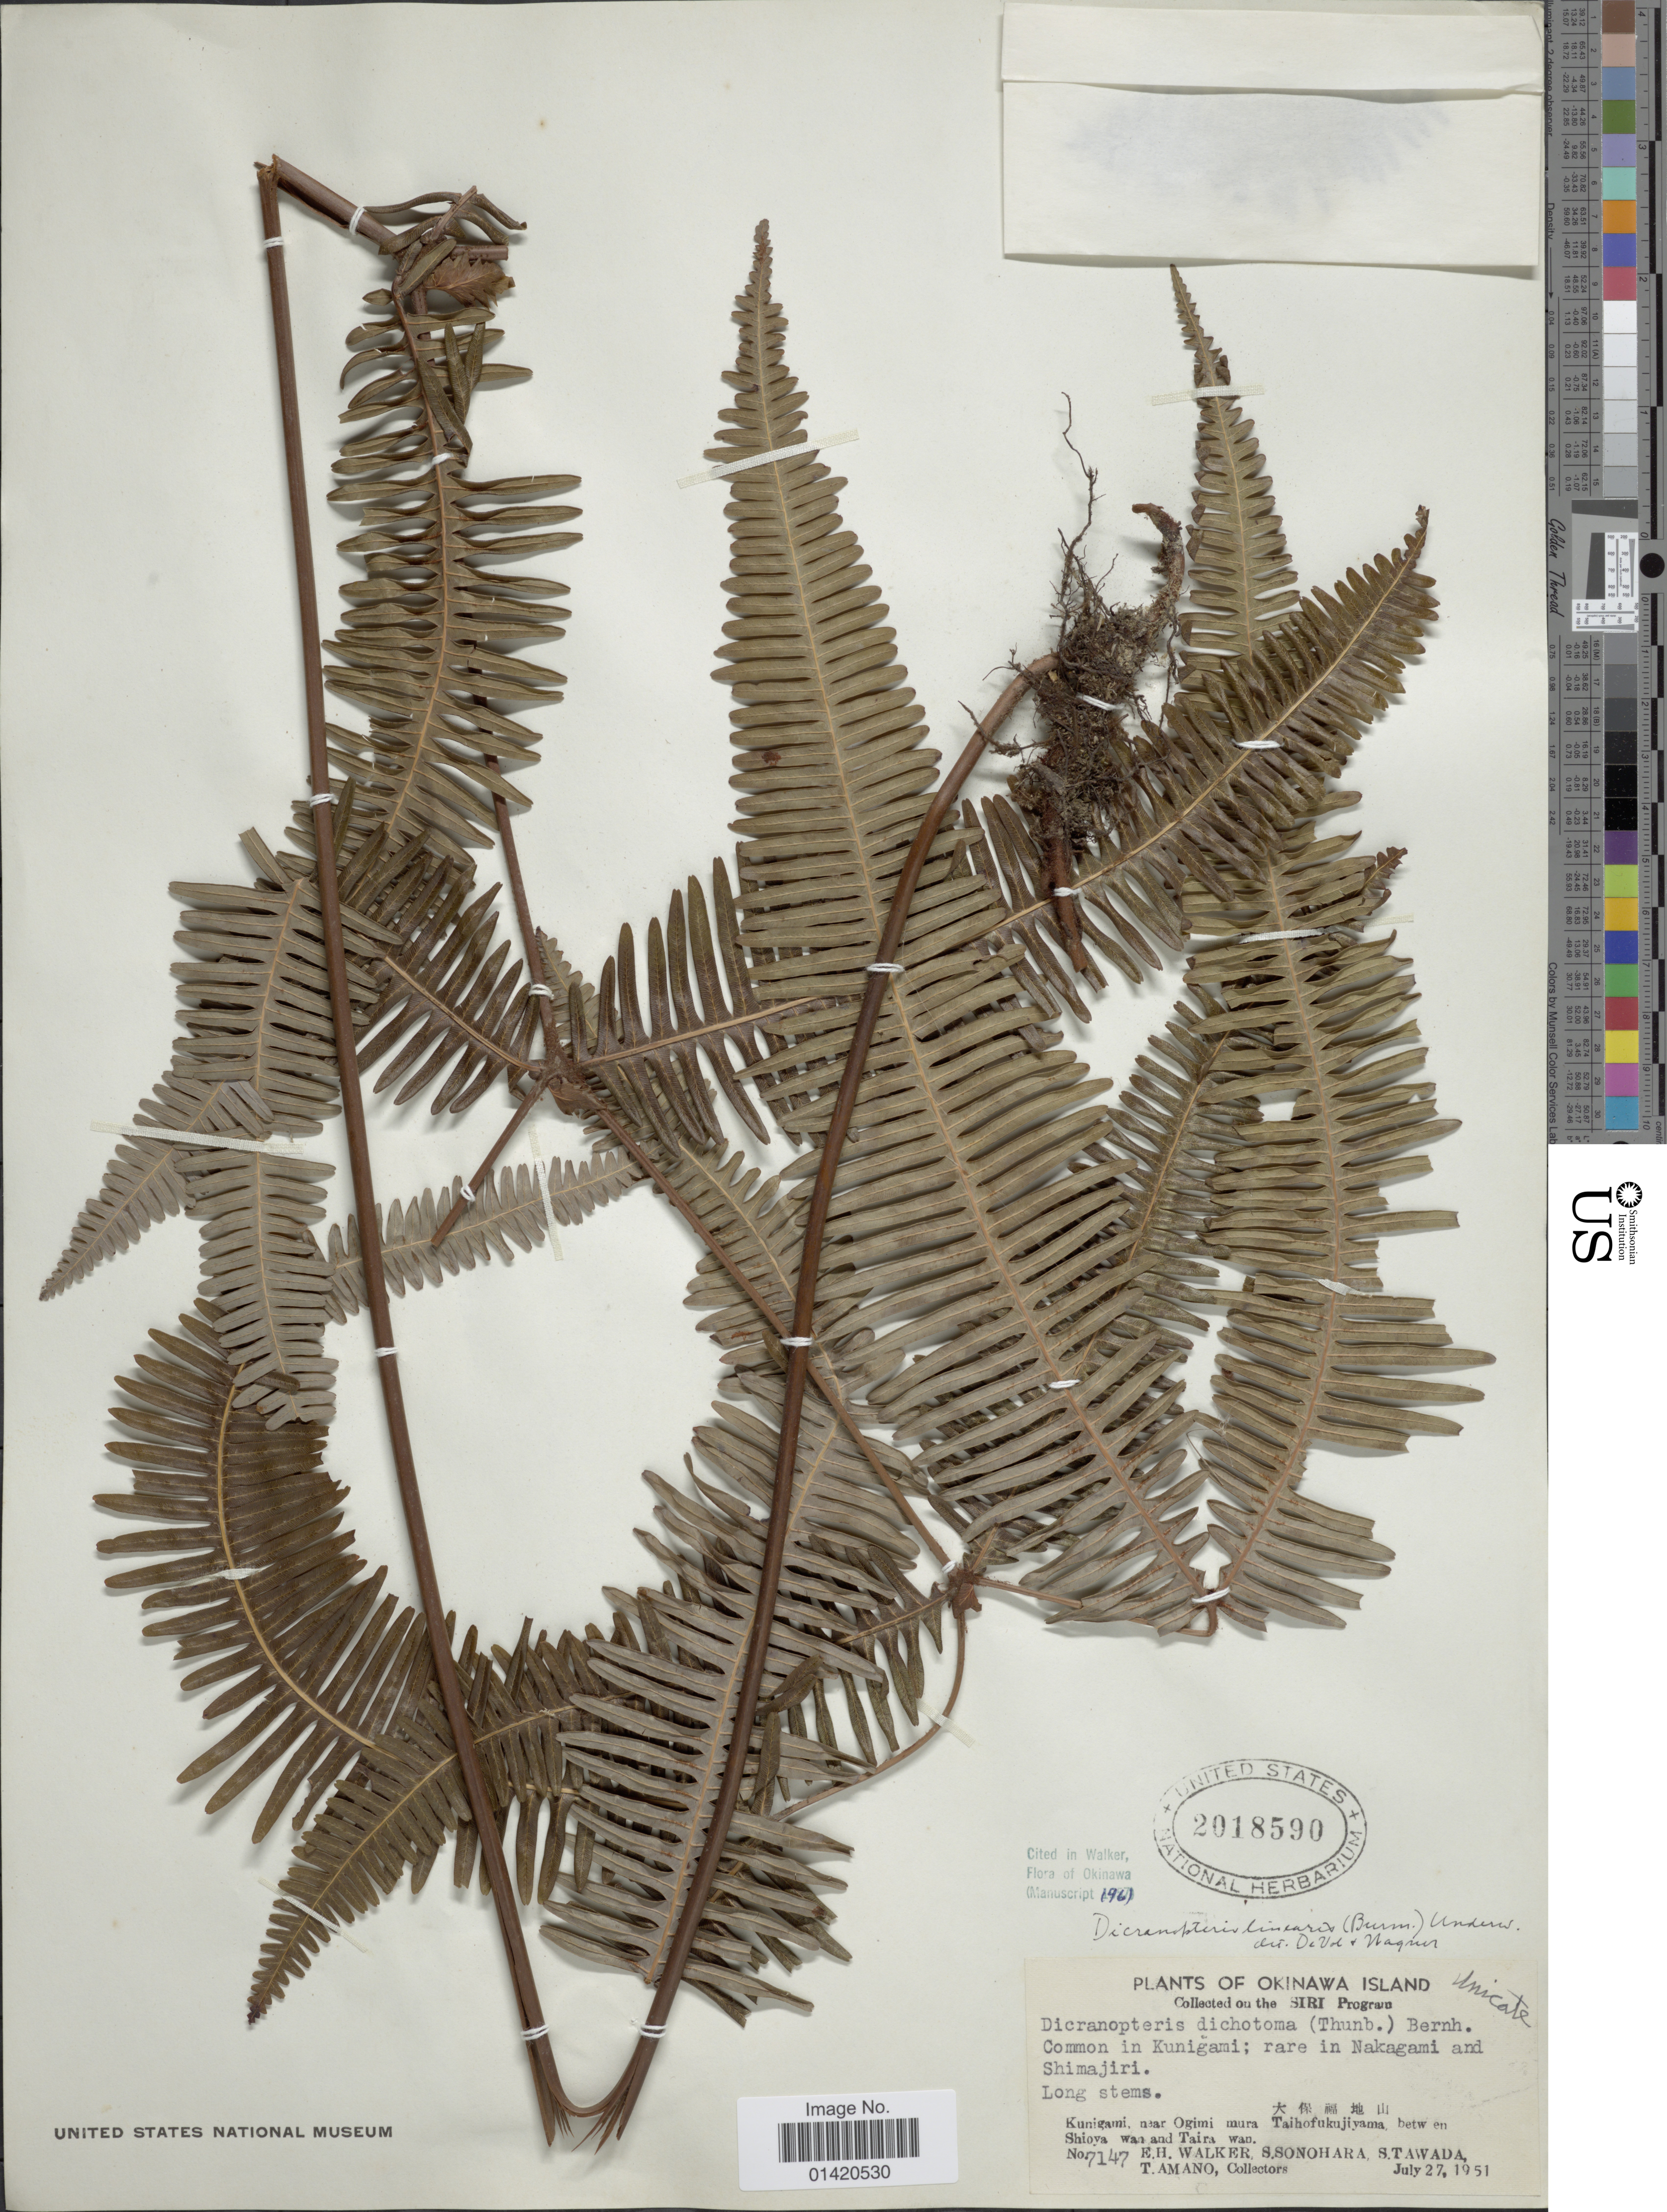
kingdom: Plantae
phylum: Tracheophyta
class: Polypodiopsida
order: Gleicheniales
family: Gleicheniaceae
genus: Dicranopteris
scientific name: Dicranopteris linearis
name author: (Burm. f.) Underw.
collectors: E. H. Walker, S. Sonohara, S. Tawada & T. Amano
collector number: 7147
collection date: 1951-07-27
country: Japan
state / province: Okinawa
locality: Okinawa island. Common in Kunigami; rare in Nakgami and Shimajiri, Kunigami, near Ogimi mura Taihofukujiyama between Shioya wan and Taira wan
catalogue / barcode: US 2018590